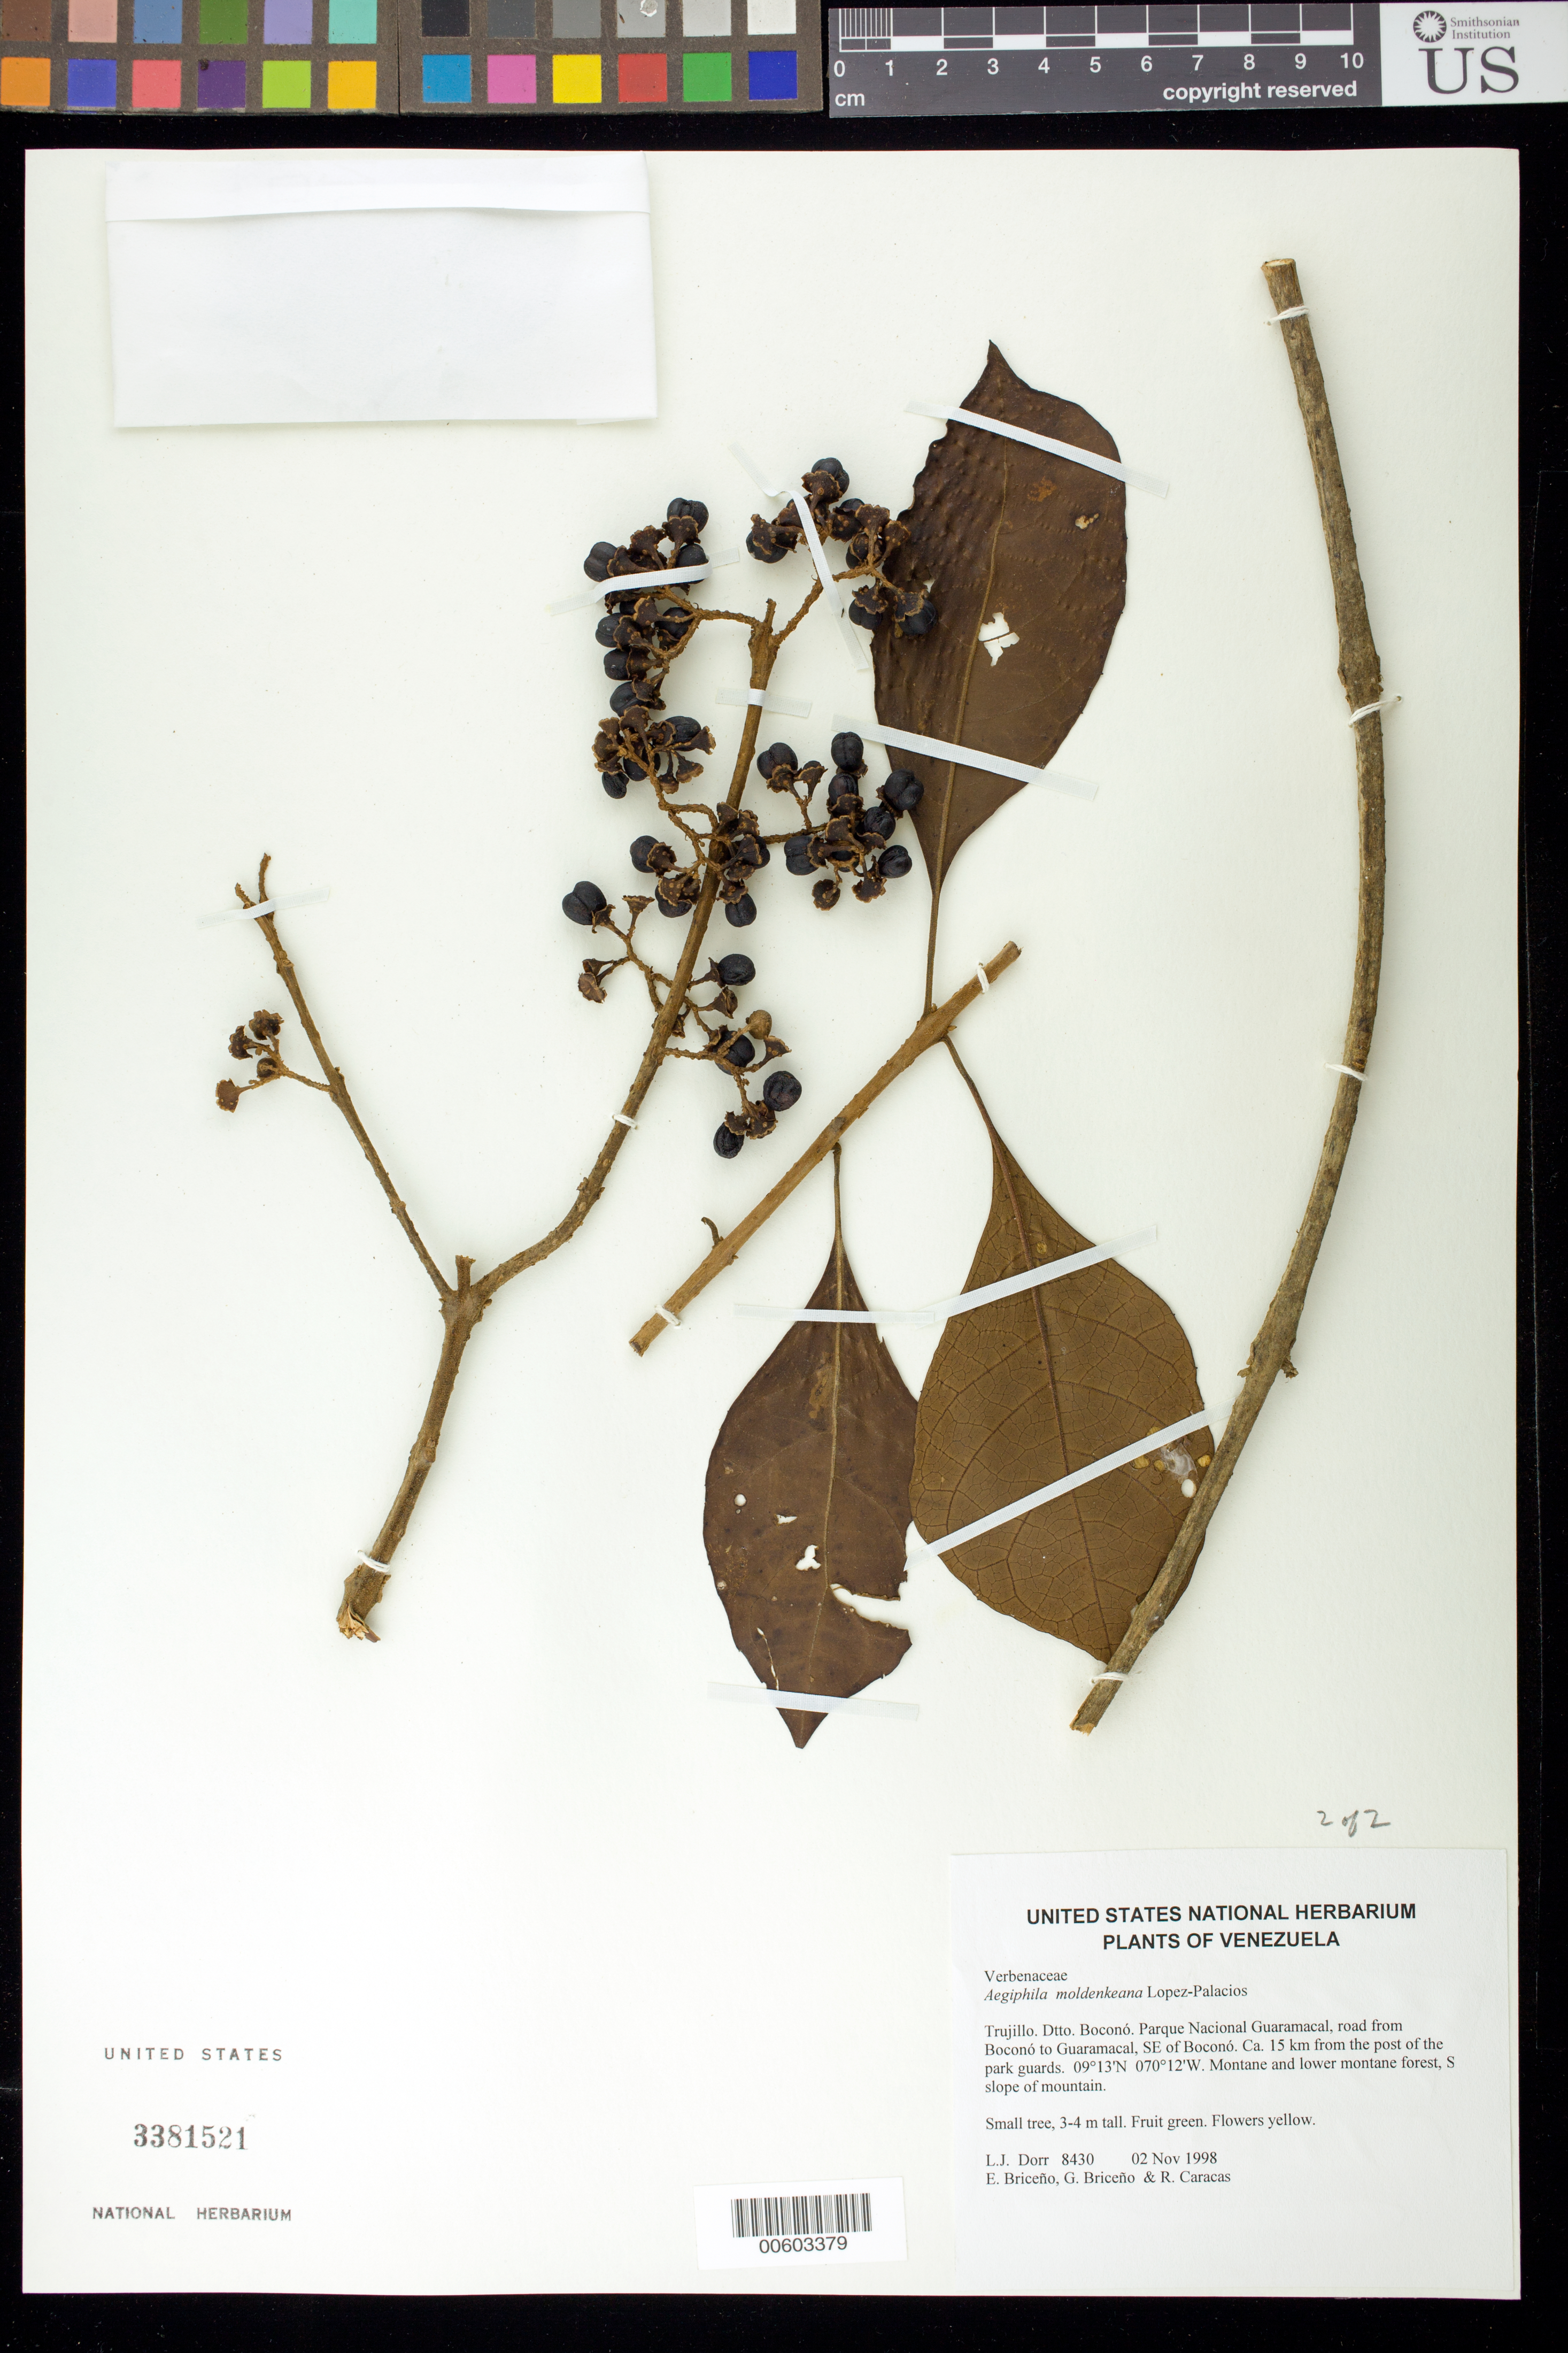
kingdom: Plantae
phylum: Tracheophyta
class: Magnoliopsida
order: Lamiales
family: Lamiaceae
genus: Aegiphila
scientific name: Aegiphila moldenkeana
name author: López-Pal.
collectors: L. J. Dorr, E. Briceño, G. Briceño & R. Caracas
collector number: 8430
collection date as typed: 02 Nov 1998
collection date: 1998-11-02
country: Venezuela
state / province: Trujillo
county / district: Boconó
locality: Parque Nacional Guaramacal, road from Boconó to Guaramacal, SE of Boconó, ca. 15 km from the post of the park guards.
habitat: Montane and lower montane forest, S slope of mountain.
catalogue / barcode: US 3381521